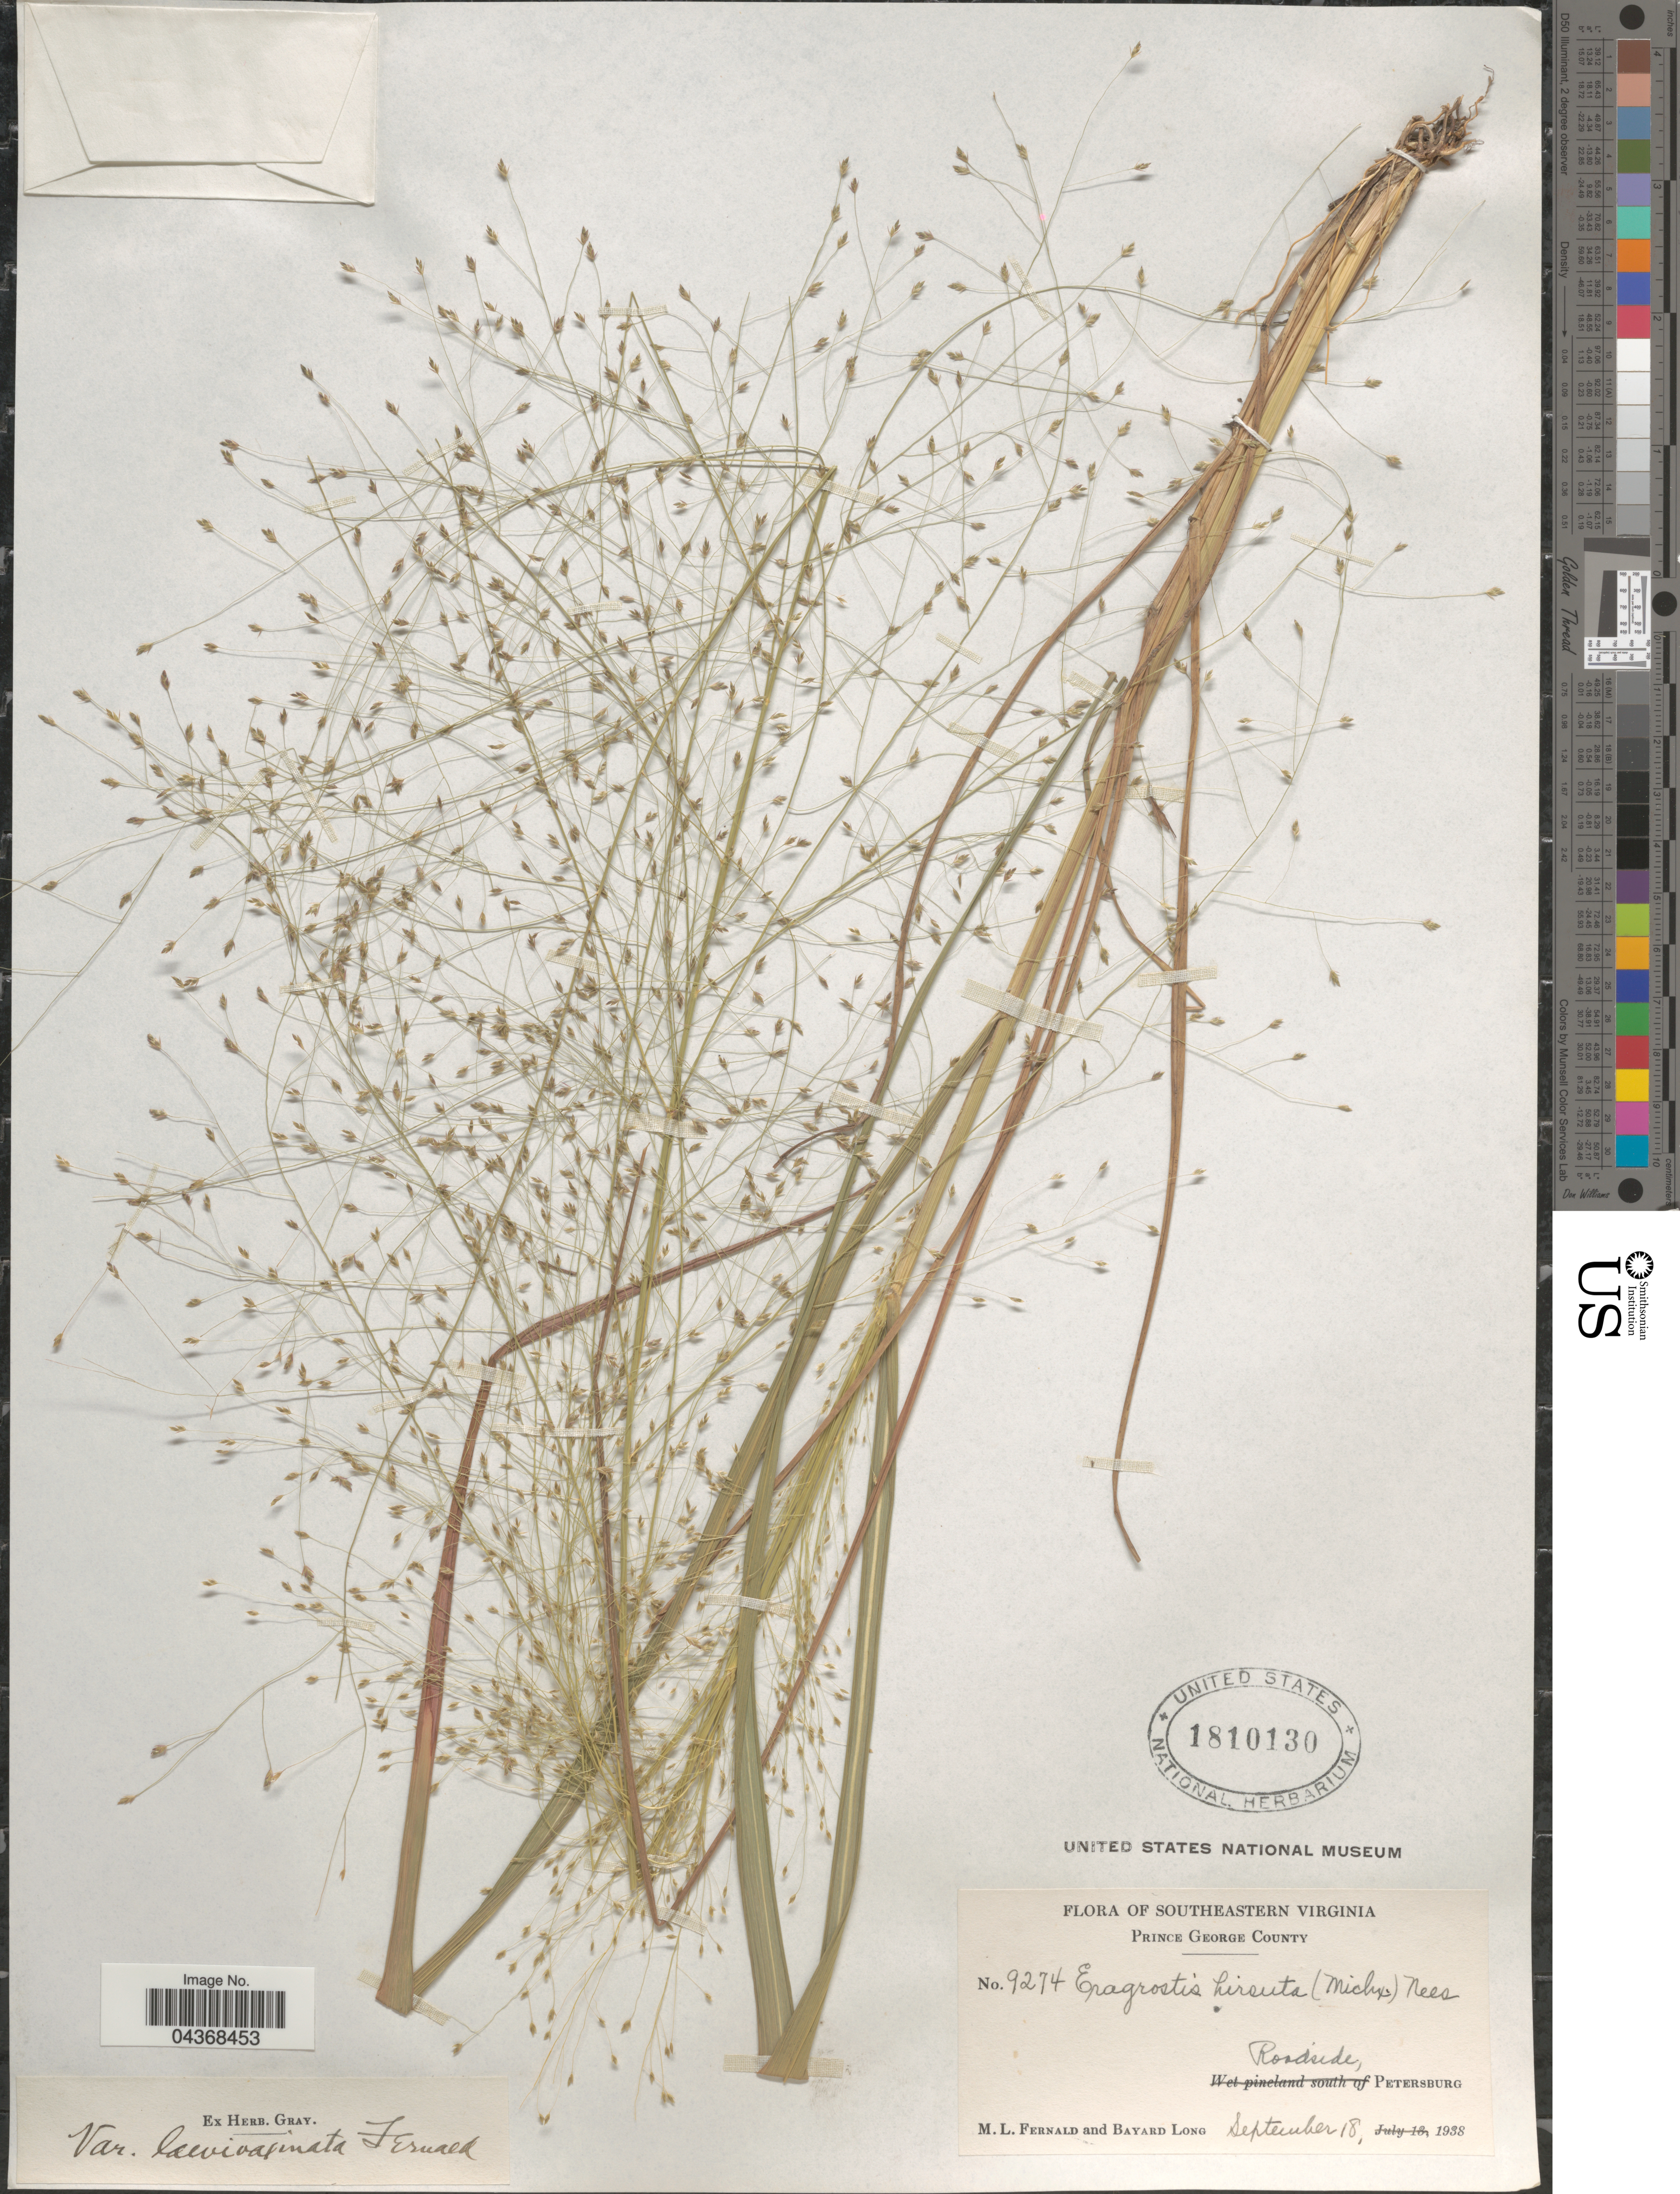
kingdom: Plantae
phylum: Tracheophyta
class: Liliopsida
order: Poales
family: Poaceae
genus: Eragrostis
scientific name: Eragrostis hirsuta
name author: (Michx.) Nees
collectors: M. L. Fernald & B. Long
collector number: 9274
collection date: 1938-09-18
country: United States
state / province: Virginia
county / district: Prince George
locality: Southeastern Virginia. Prince George County. Roadside Petersburg.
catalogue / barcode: US 1810130